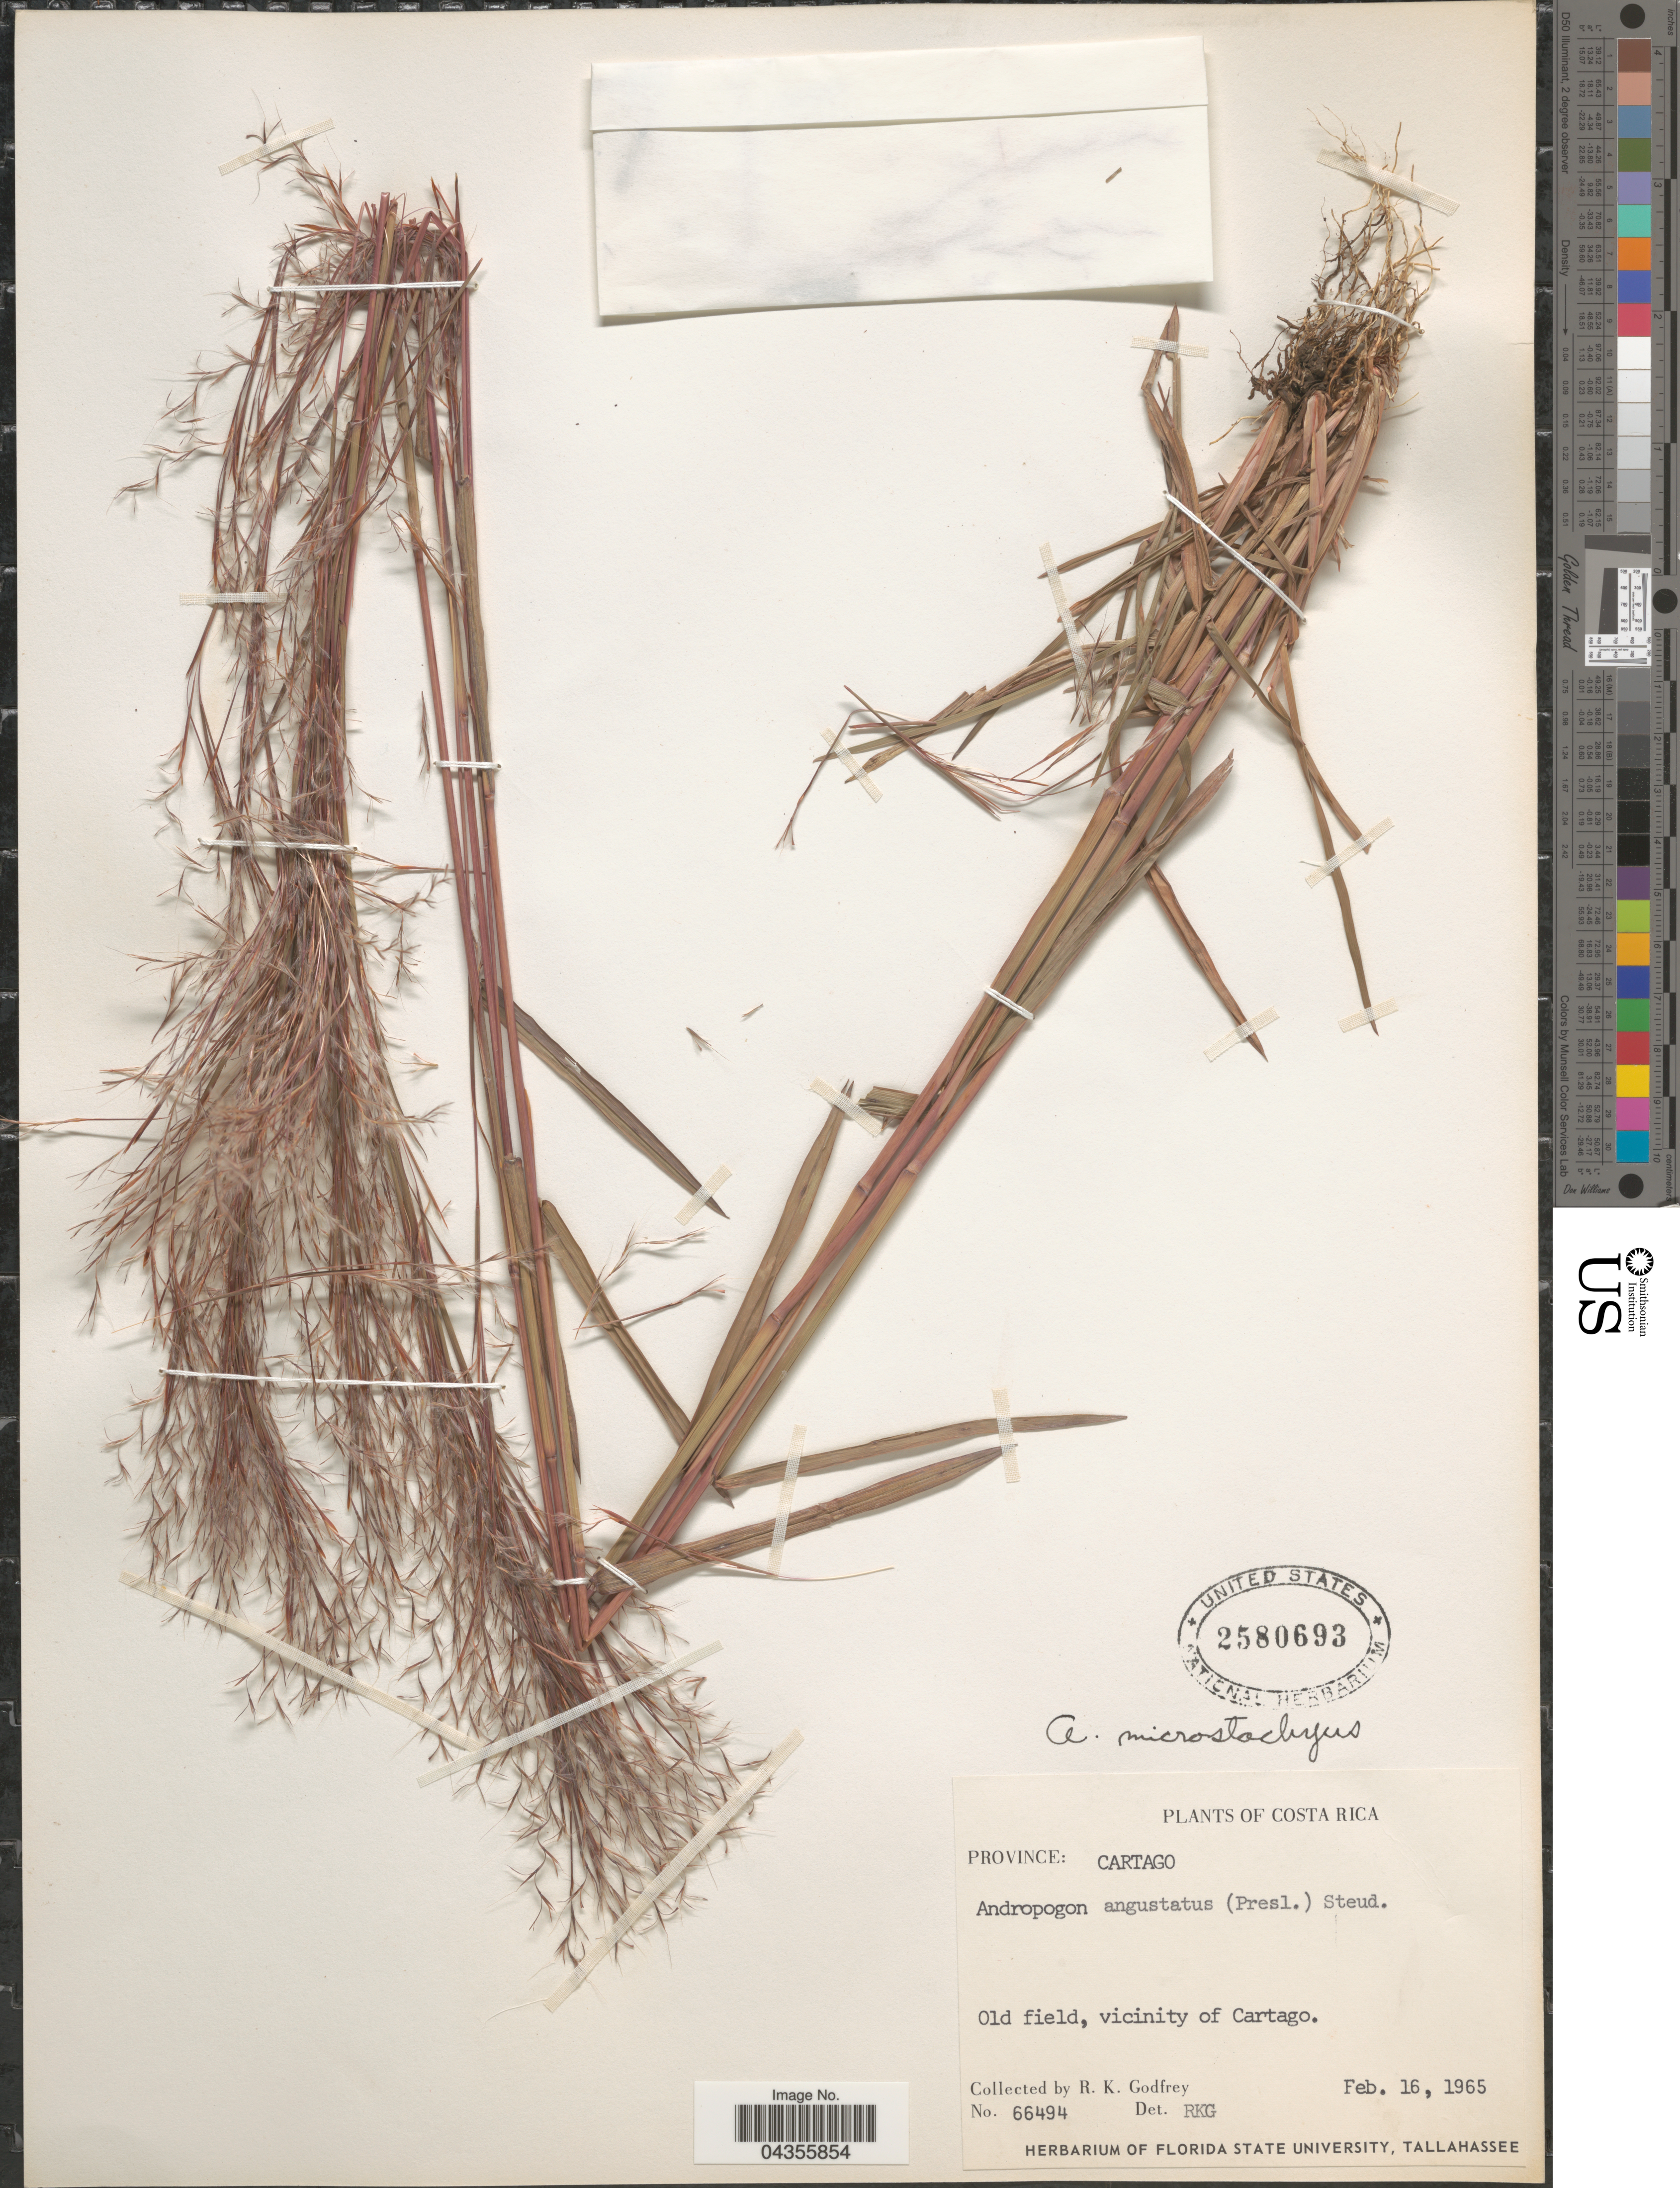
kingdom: Plantae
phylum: Tracheophyta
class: Liliopsida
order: Poales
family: Poaceae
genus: Schizachyrium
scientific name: Schizachyrium microstachyum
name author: (Desv. ex Ham.) Roseng. et al.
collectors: R. K. Godfrey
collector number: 66494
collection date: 1965-02-16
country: Costa Rica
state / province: Cartago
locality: Old field, vicinity of Cartago.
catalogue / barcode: US 2580693